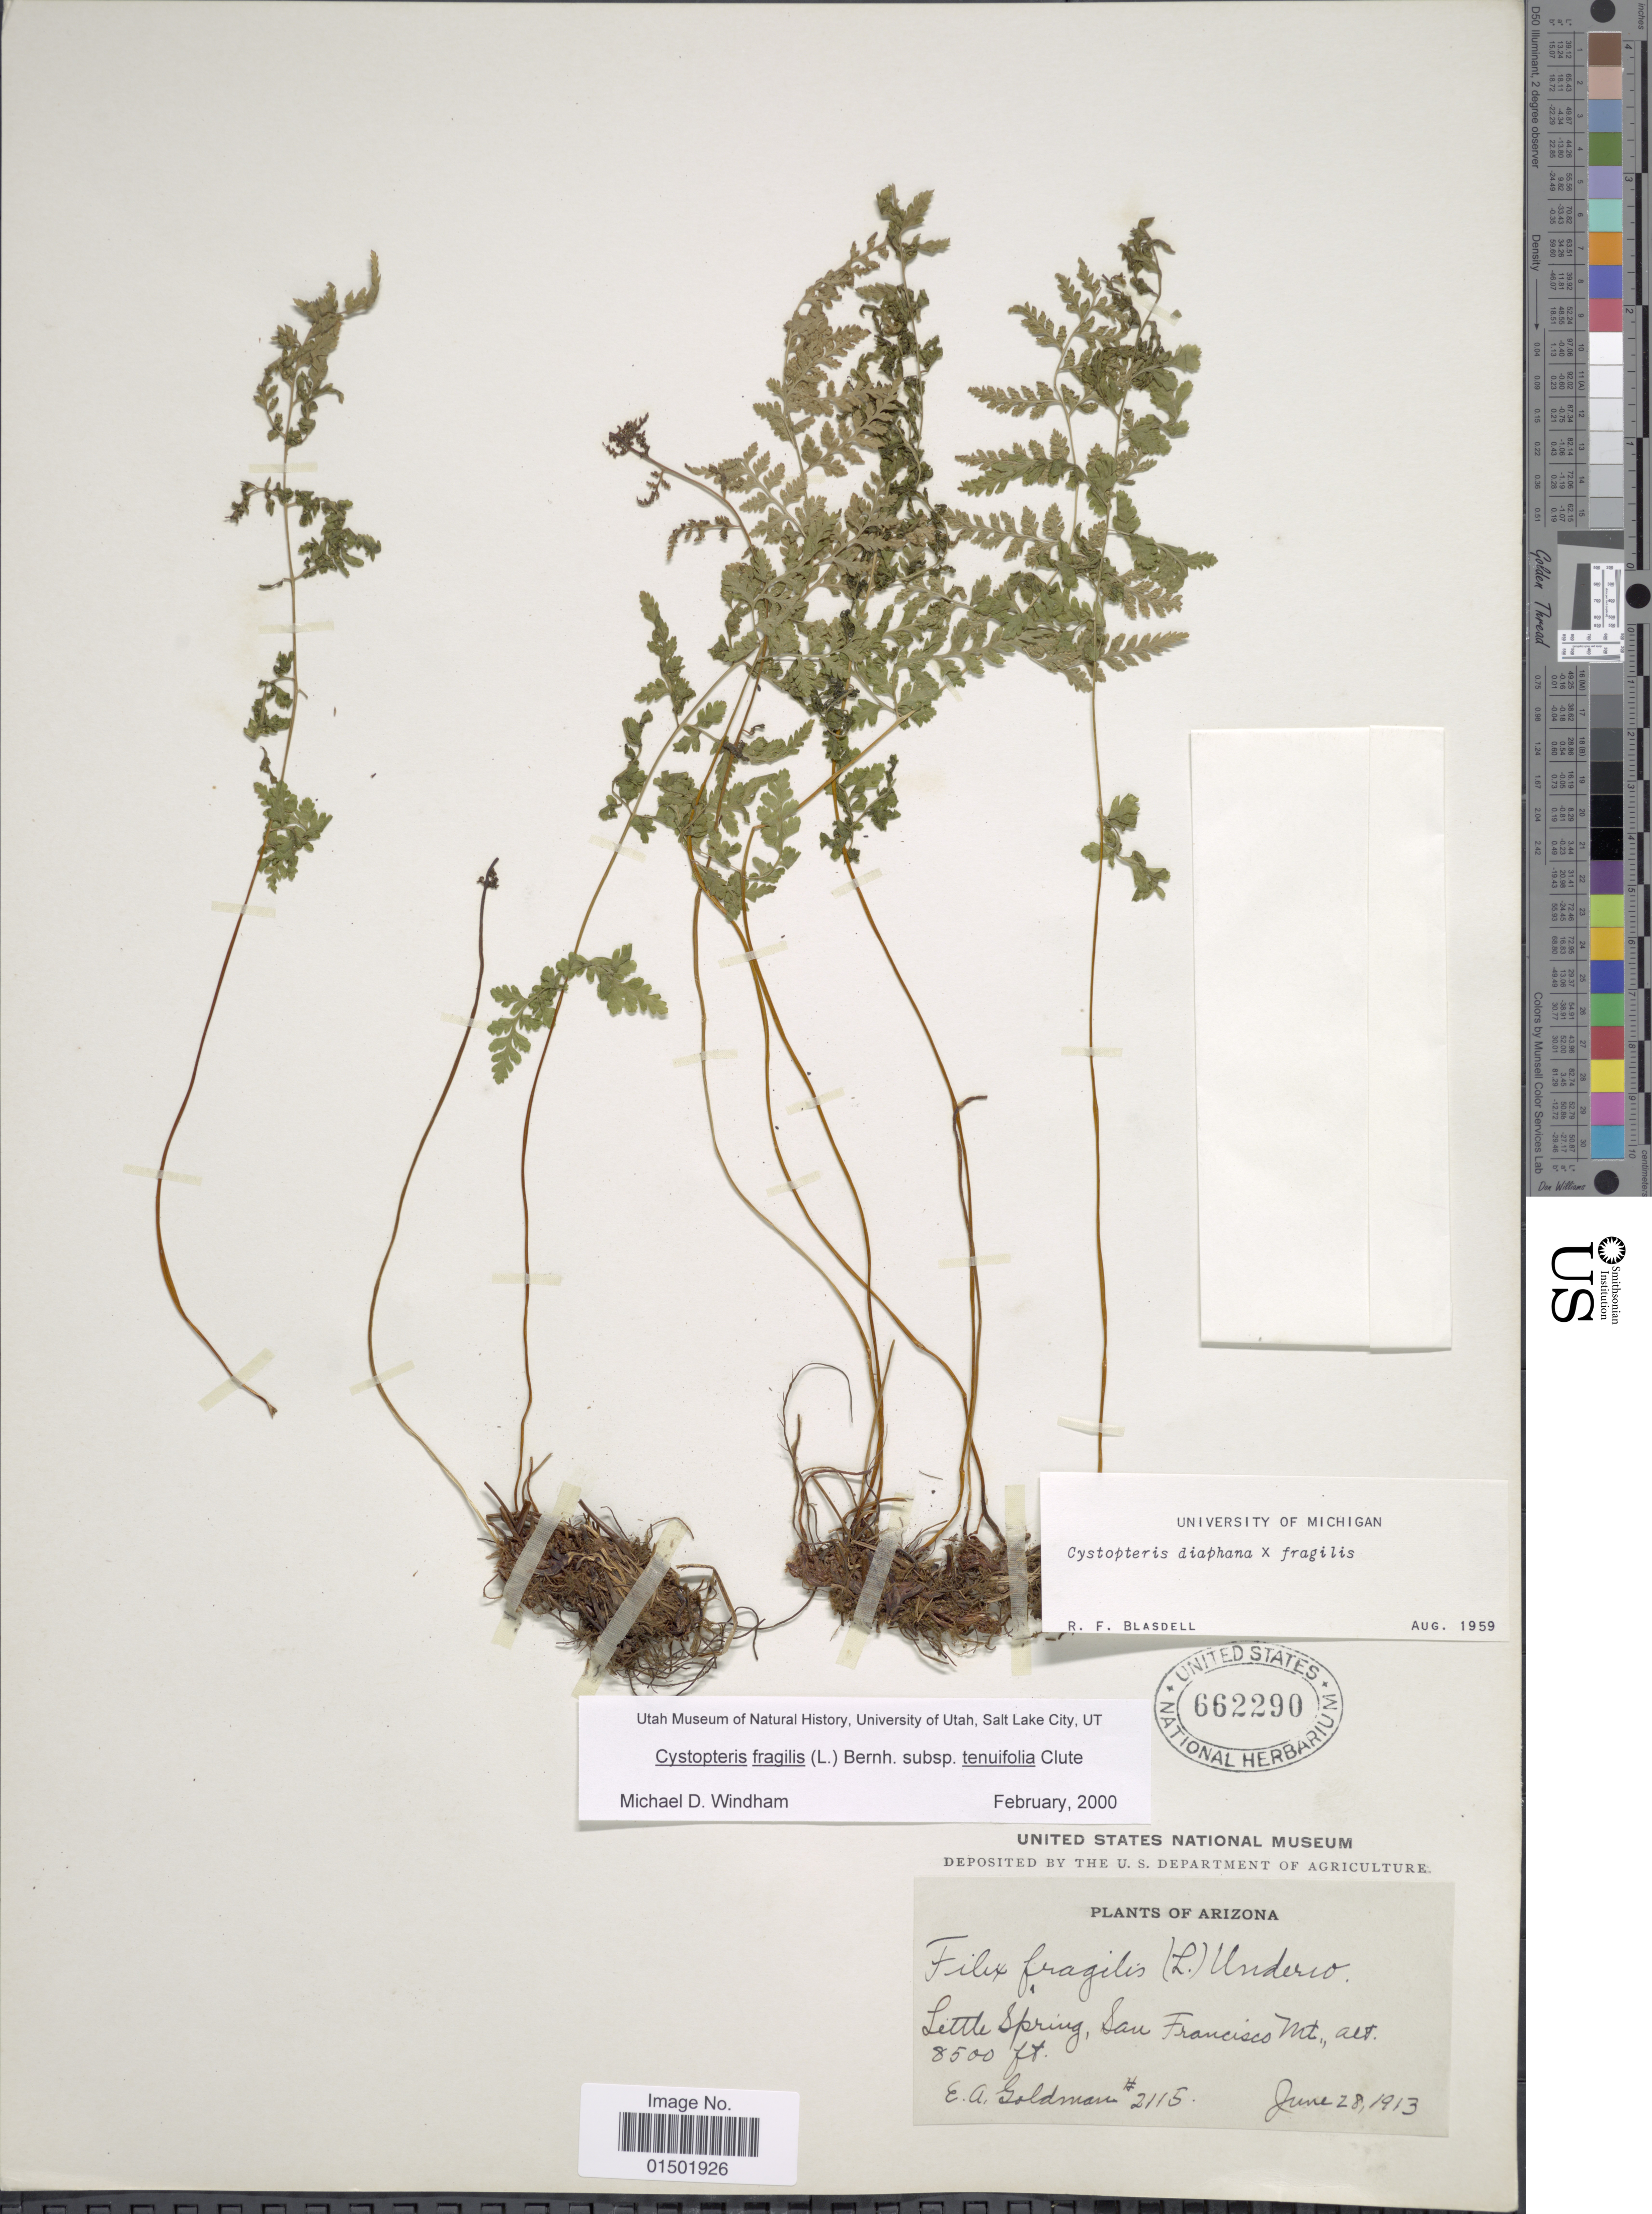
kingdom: Plantae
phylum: Tracheophyta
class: Polypodiopsida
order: Polypodiales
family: Cystopteridaceae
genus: Cystopteris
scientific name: Cystopteris fragilis var. tenuifolia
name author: (Clute) M. Broun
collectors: E. A. Goldman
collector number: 2115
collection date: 1913-06-28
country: United States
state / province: Arizona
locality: Little Spring, San Francisco Mt.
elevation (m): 2591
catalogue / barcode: US 662290